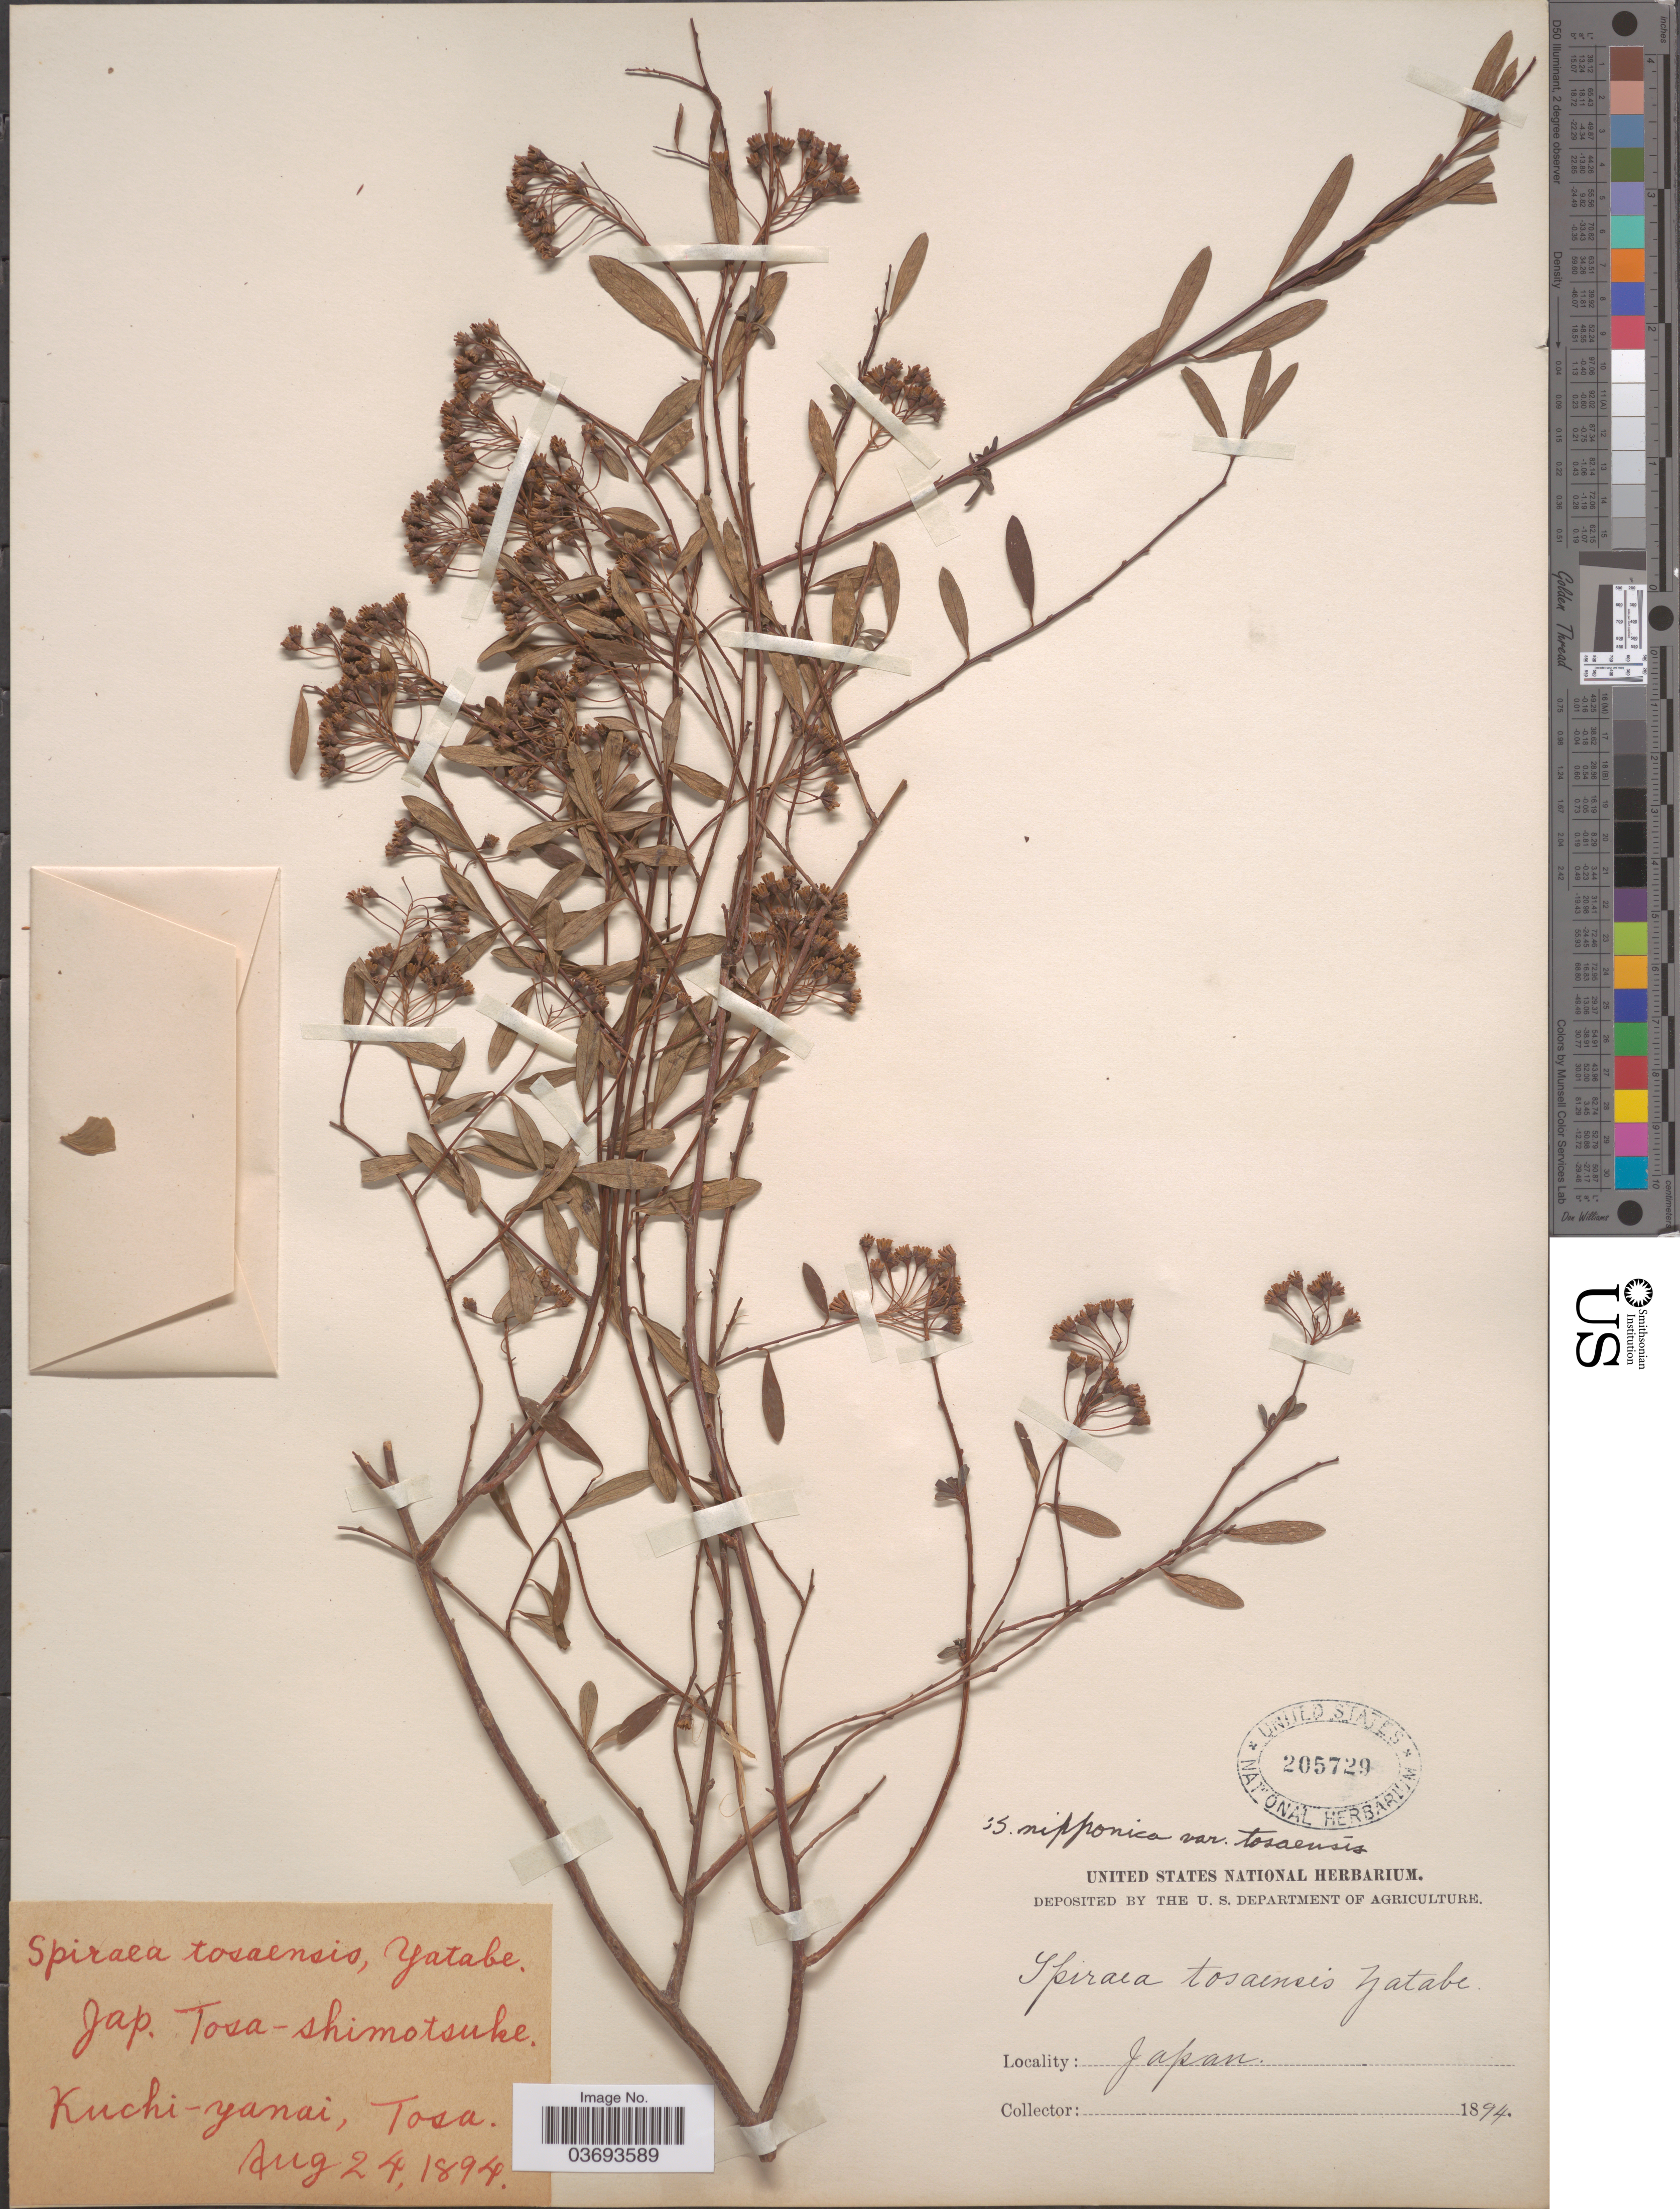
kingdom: Plantae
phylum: Tracheophyta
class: Magnoliopsida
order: Rosales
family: Rosaceae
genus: Spiraea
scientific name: Spiraea nipponica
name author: Maxim.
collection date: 1894-08-24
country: Japan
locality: Kuchi-yanai, Tosa.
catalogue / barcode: US 205729